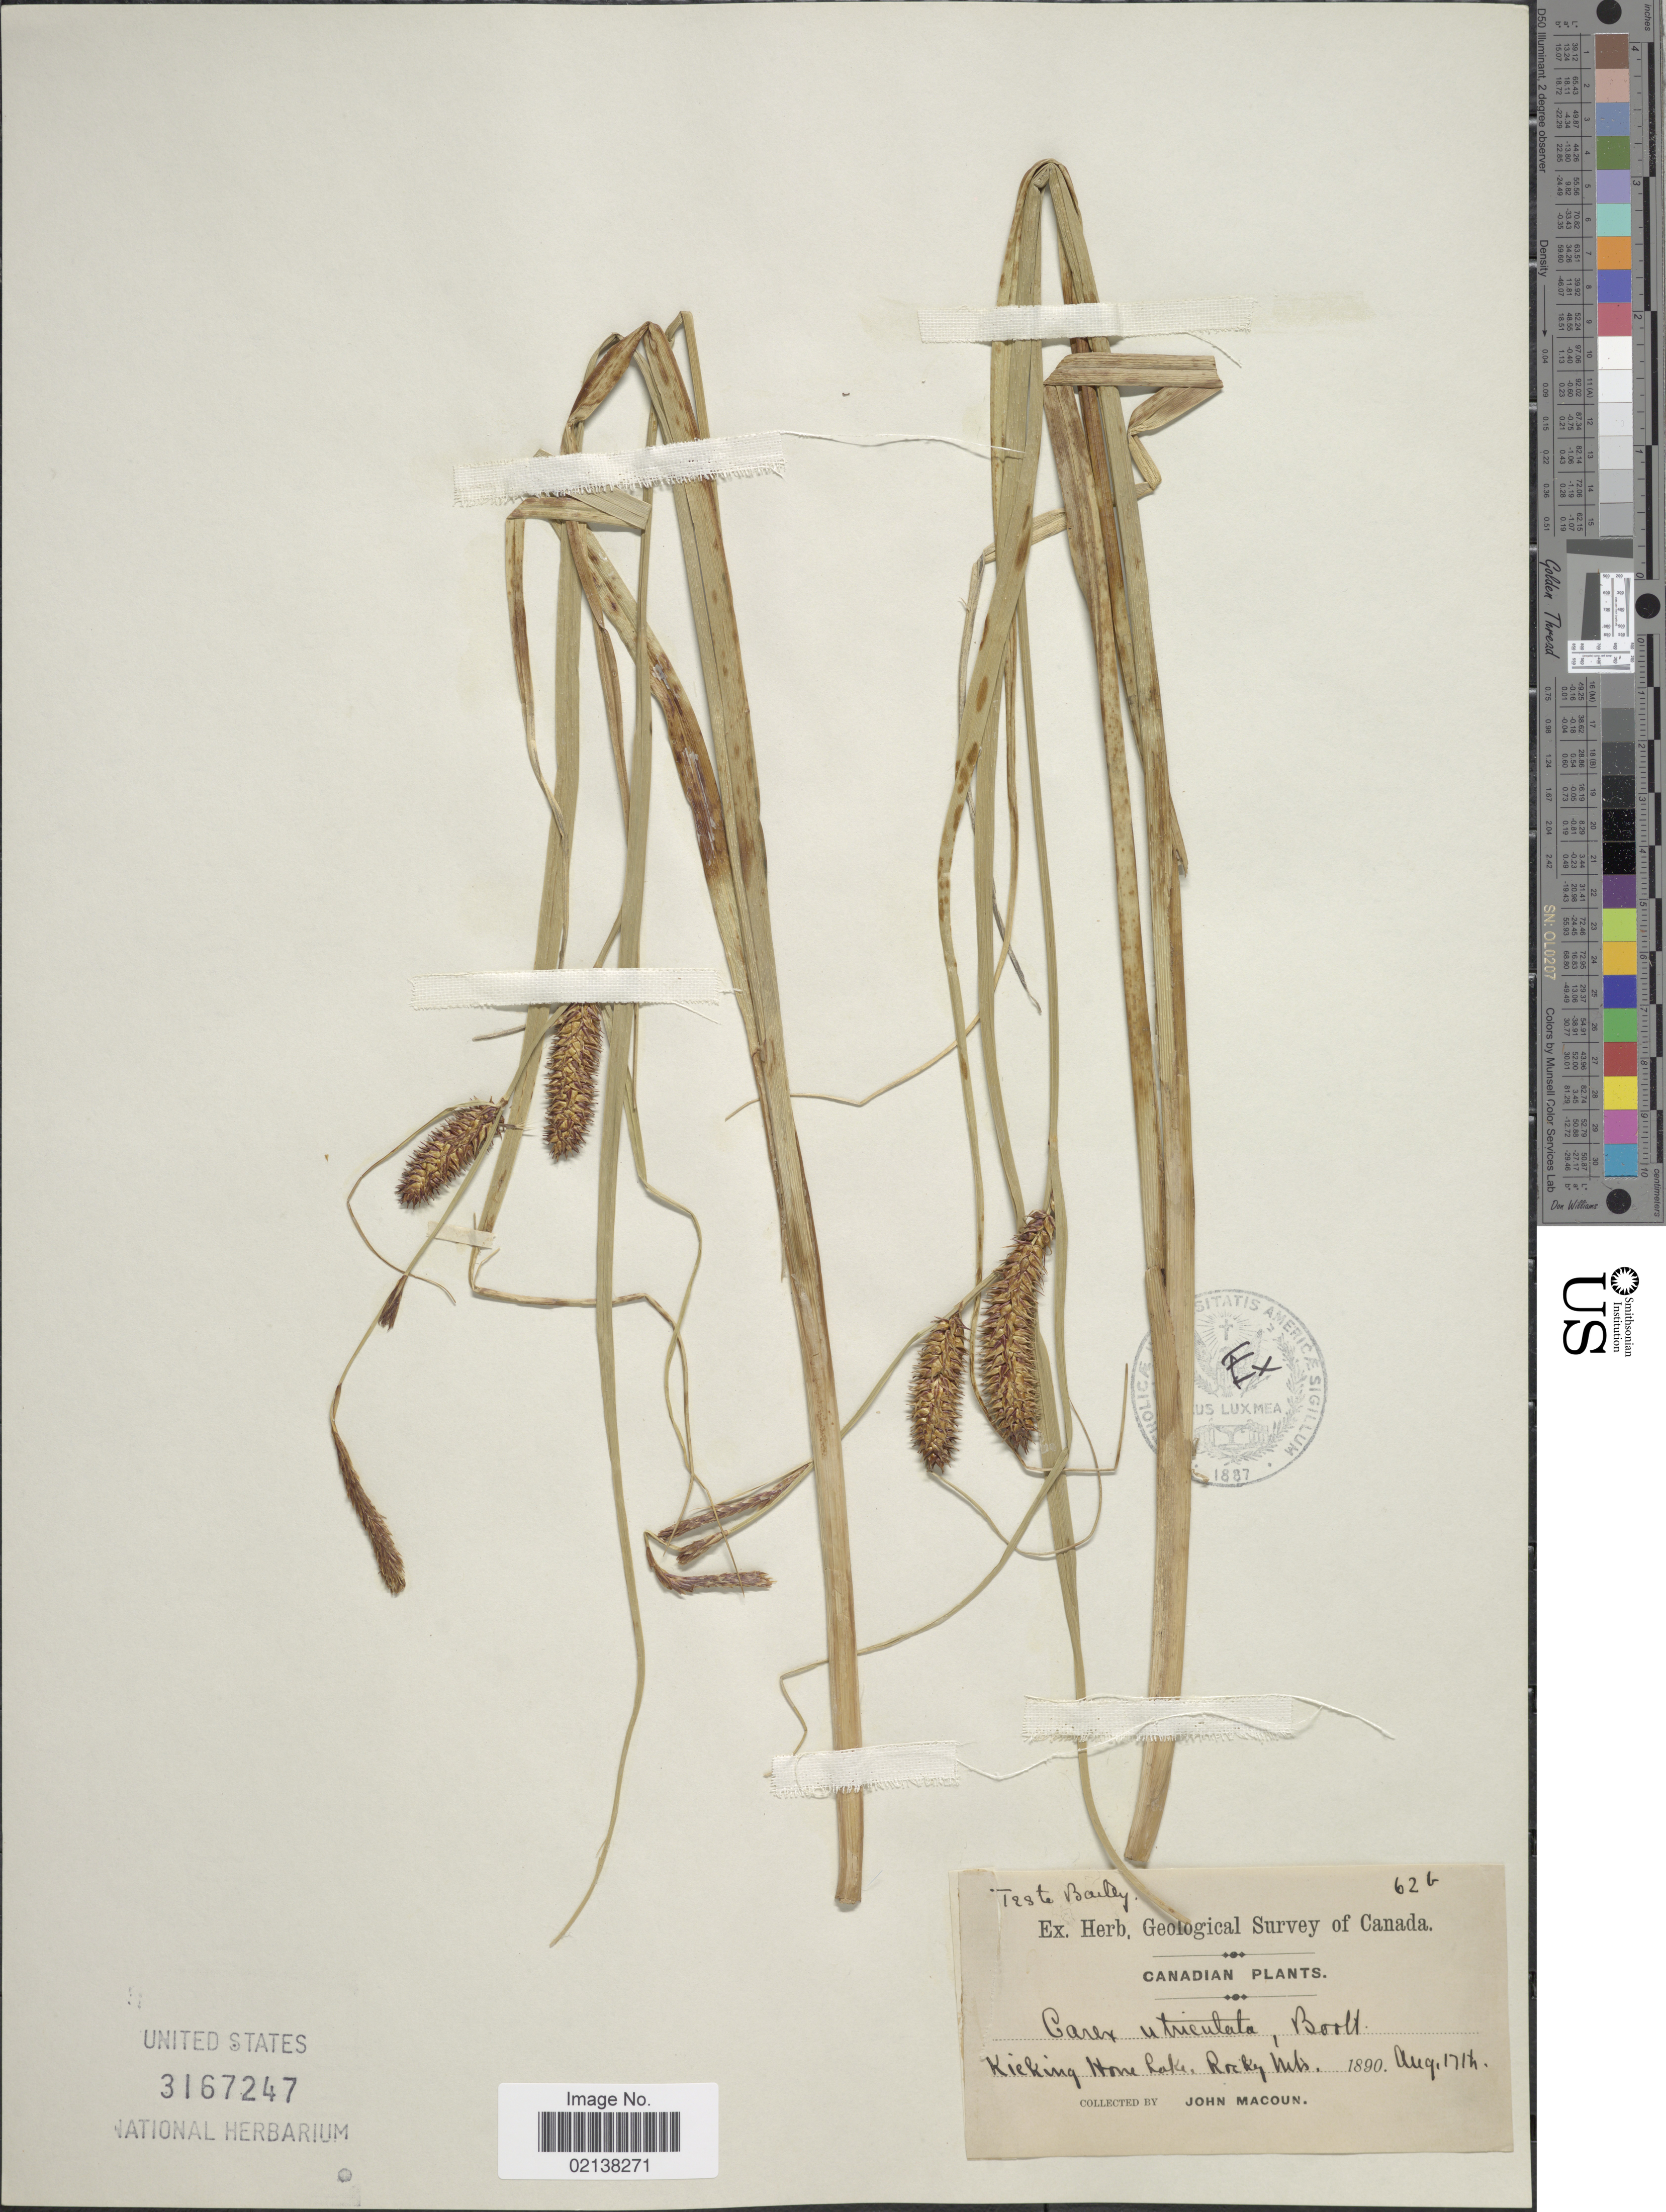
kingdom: Plantae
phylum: Tracheophyta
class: Liliopsida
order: Poales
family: Cyperaceae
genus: Carex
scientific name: Carex utriculata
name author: Boott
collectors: J. Macoun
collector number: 62b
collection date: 1890-08-17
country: Canada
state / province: British Columbia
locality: Kicking Hore Lake. Rocky Mts.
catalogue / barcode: US 3167247